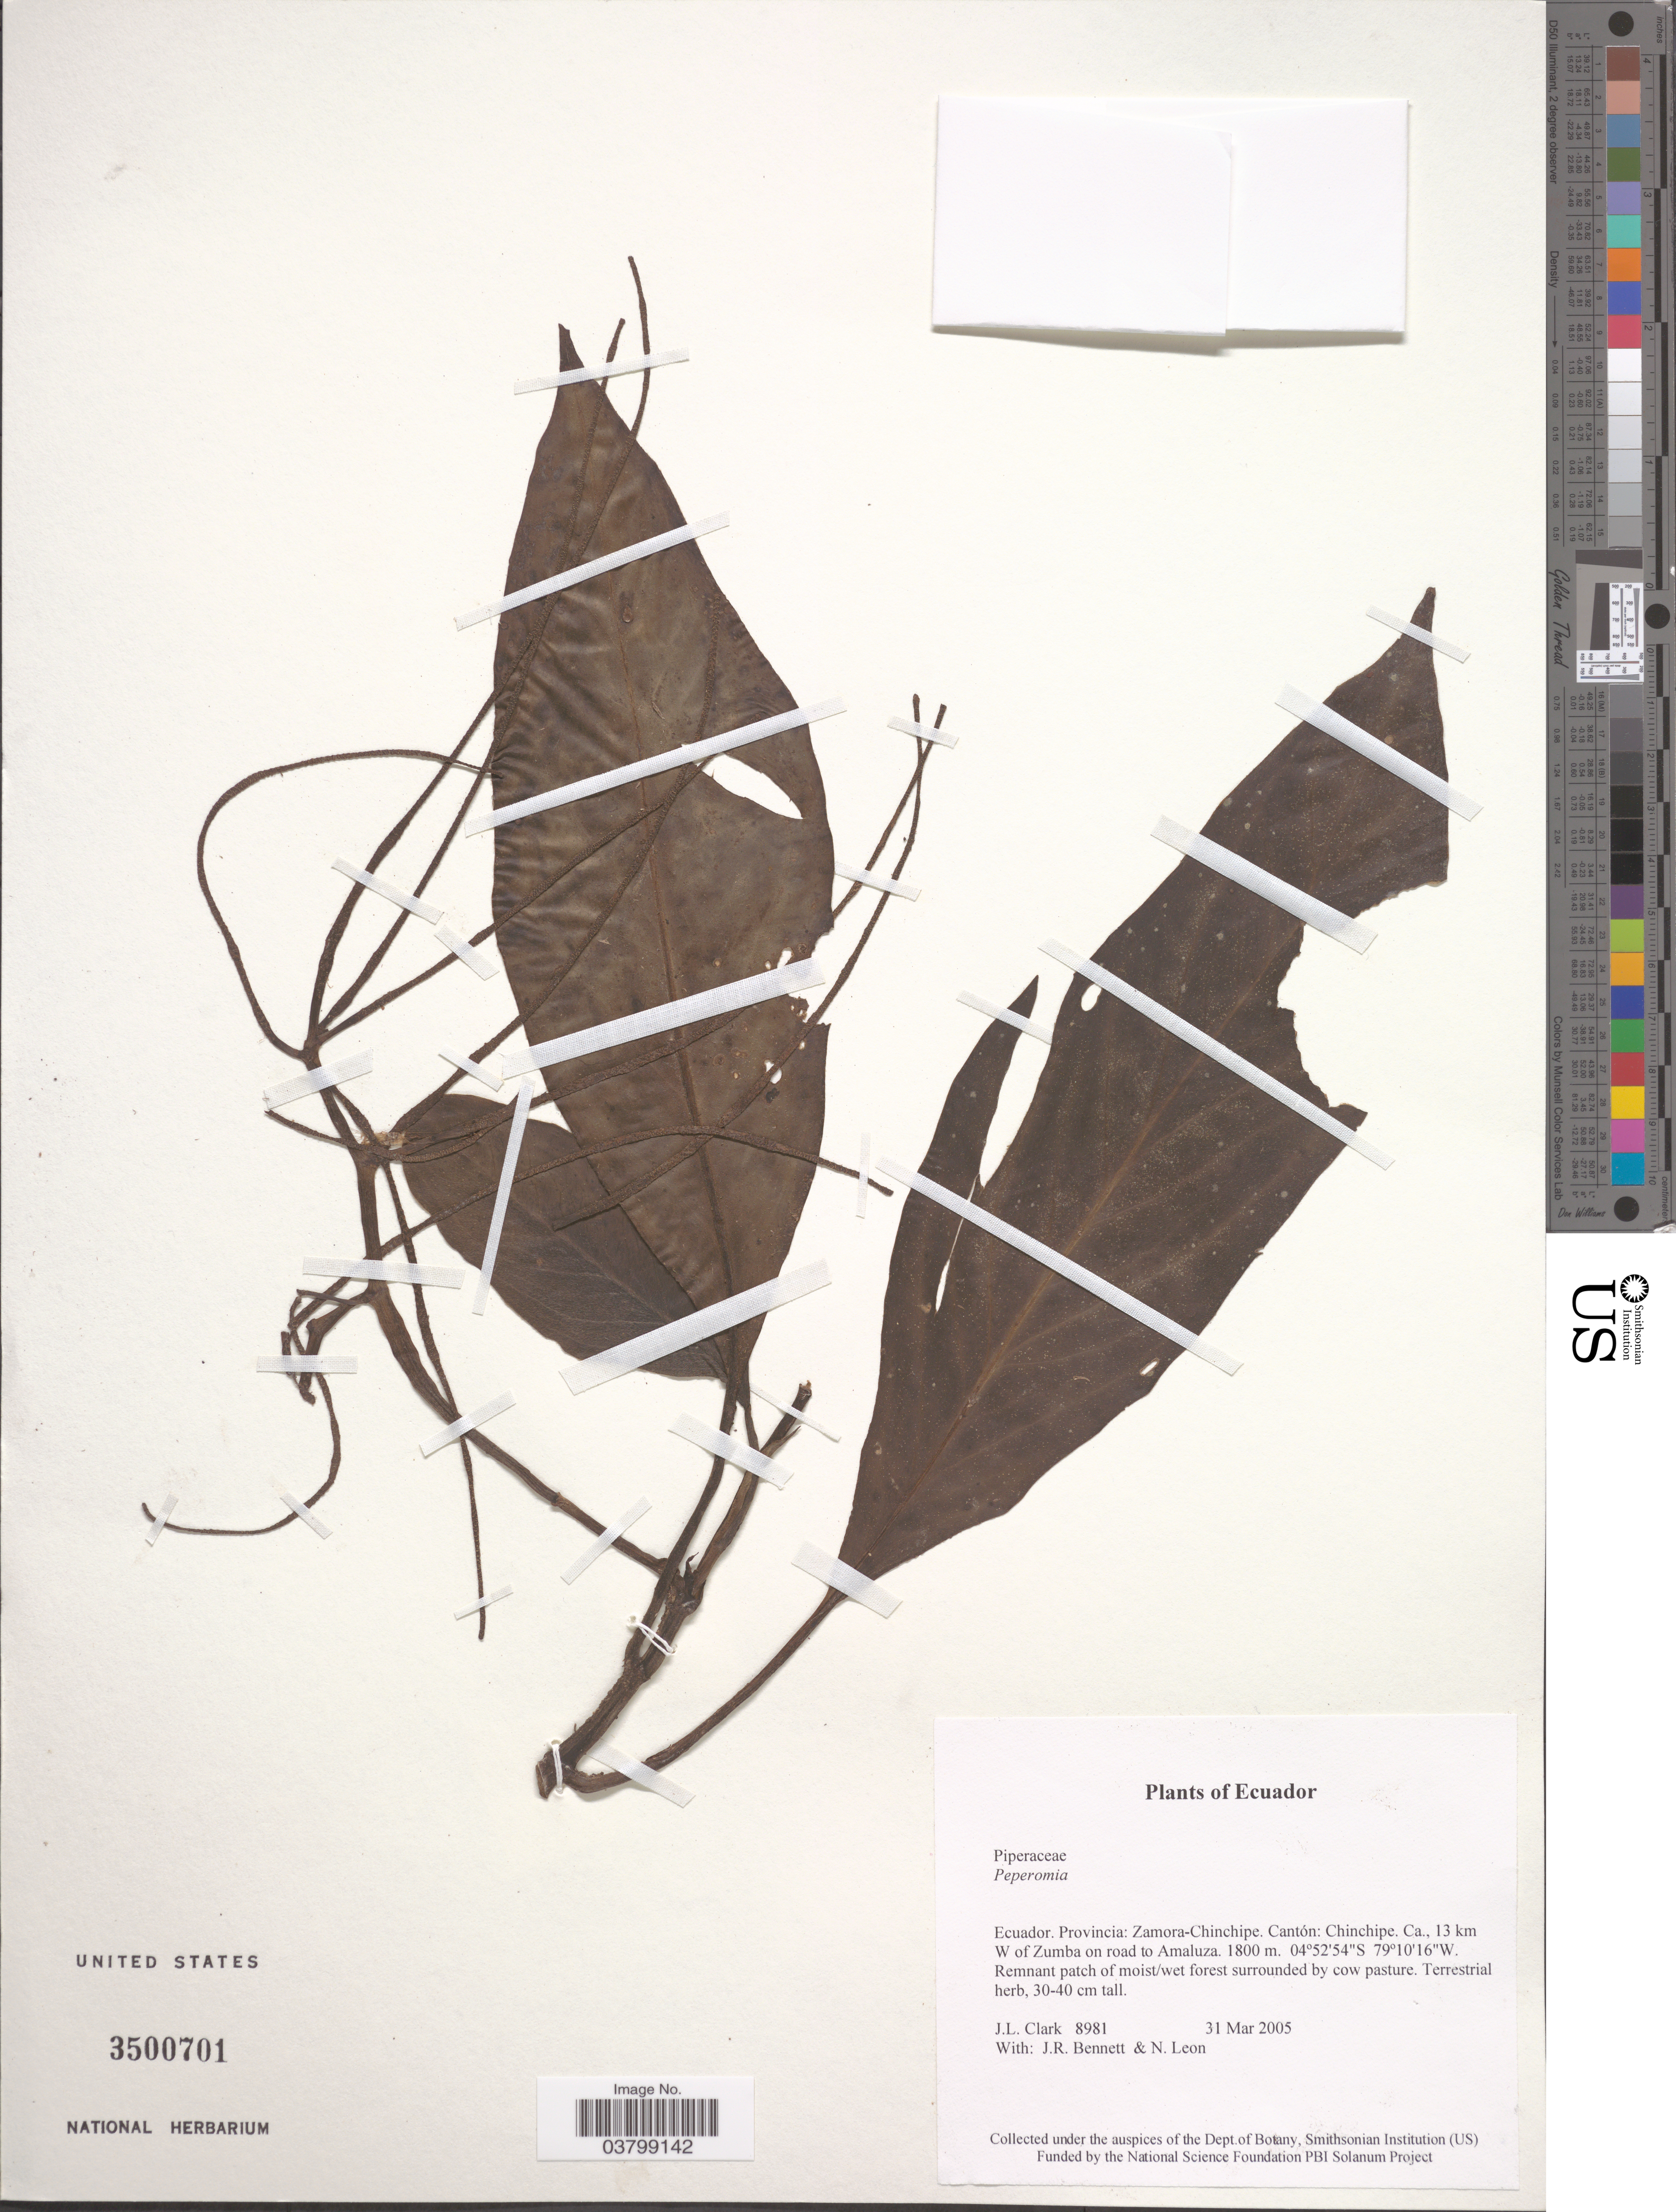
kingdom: Plantae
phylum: Tracheophyta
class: Magnoliopsida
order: Piperales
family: Piperaceae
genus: Peperomia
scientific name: Peperomia striata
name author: Ruiz & Pav.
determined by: Jiménez, José Estaban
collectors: J. L. Clark, J. R. Bennett & N. Leon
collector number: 8981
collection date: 2005-03-31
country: Ecuador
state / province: Zamora-Chinchipe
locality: Cantón: Chinchipel Ca., 13 km W of Zumba on road to Amaluza.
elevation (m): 1800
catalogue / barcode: US 3500701